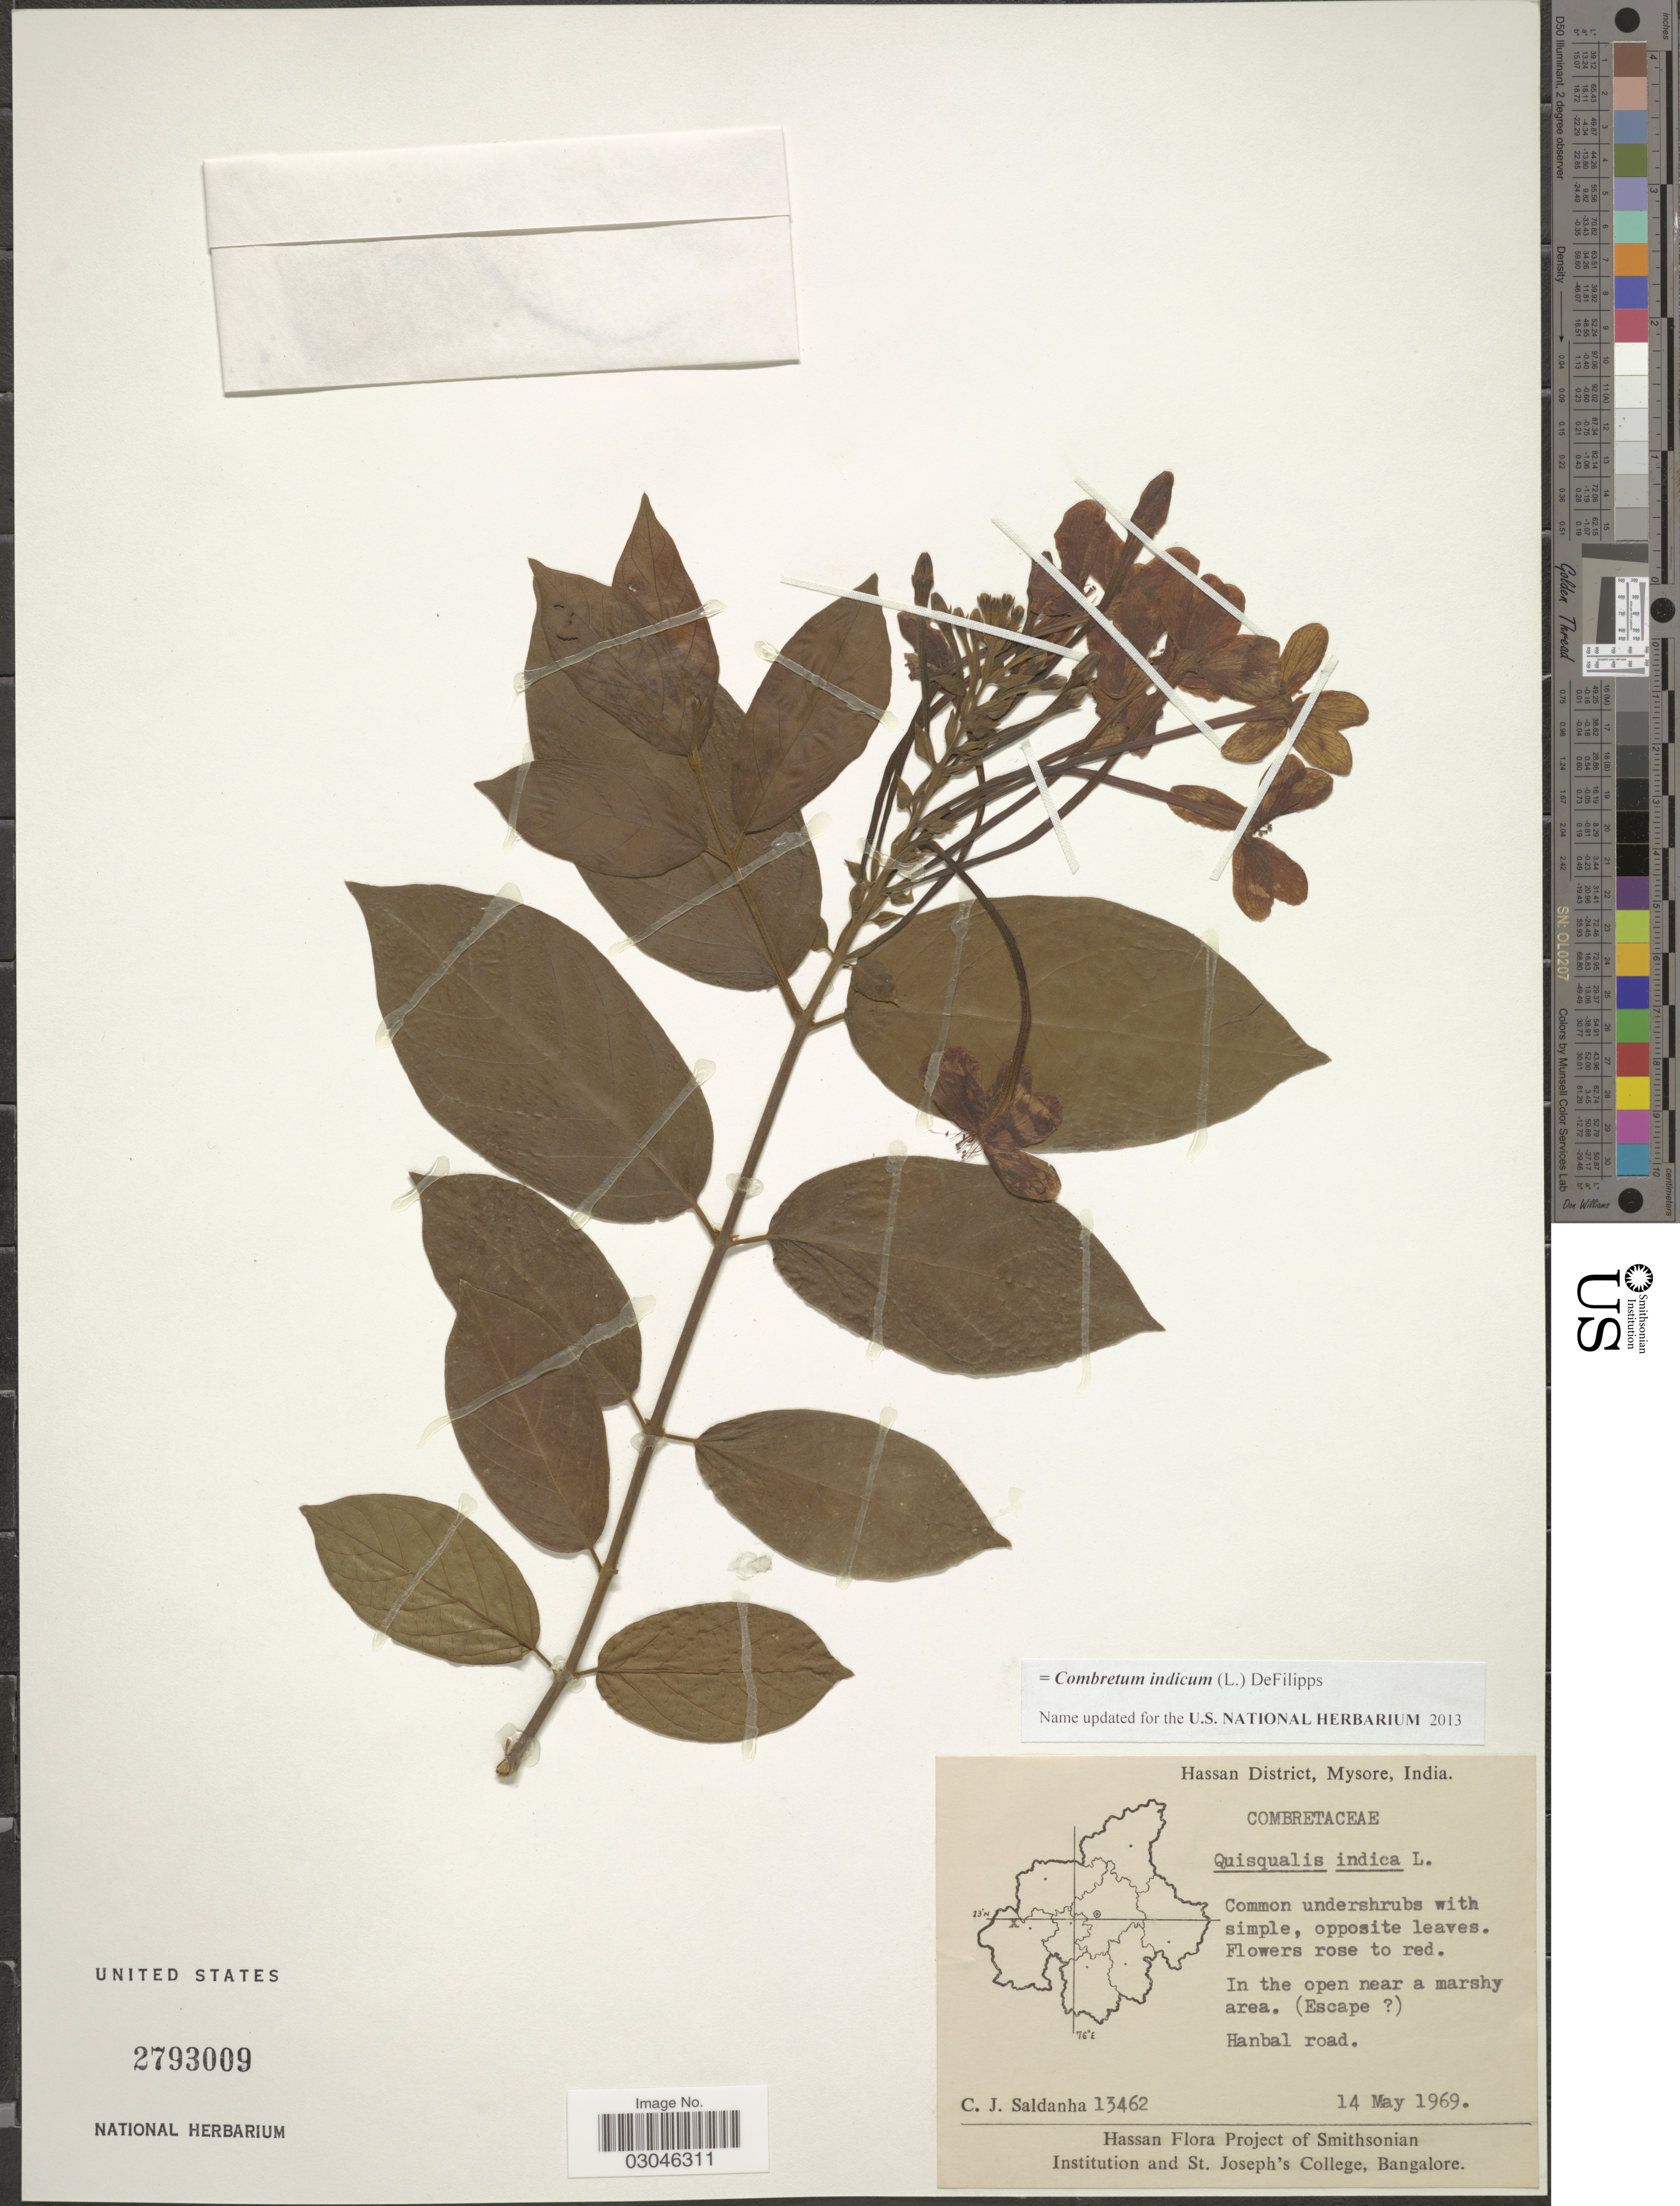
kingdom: Plantae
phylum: Tracheophyta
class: Magnoliopsida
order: Myrtales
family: Combretaceae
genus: Combretum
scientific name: Combretum indicum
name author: (L.) DeFilipps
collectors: C. J. Saldanha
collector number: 13462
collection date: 1969-05-14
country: India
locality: Hassan District, Mysore. Hanbal road.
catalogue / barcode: US 2793009